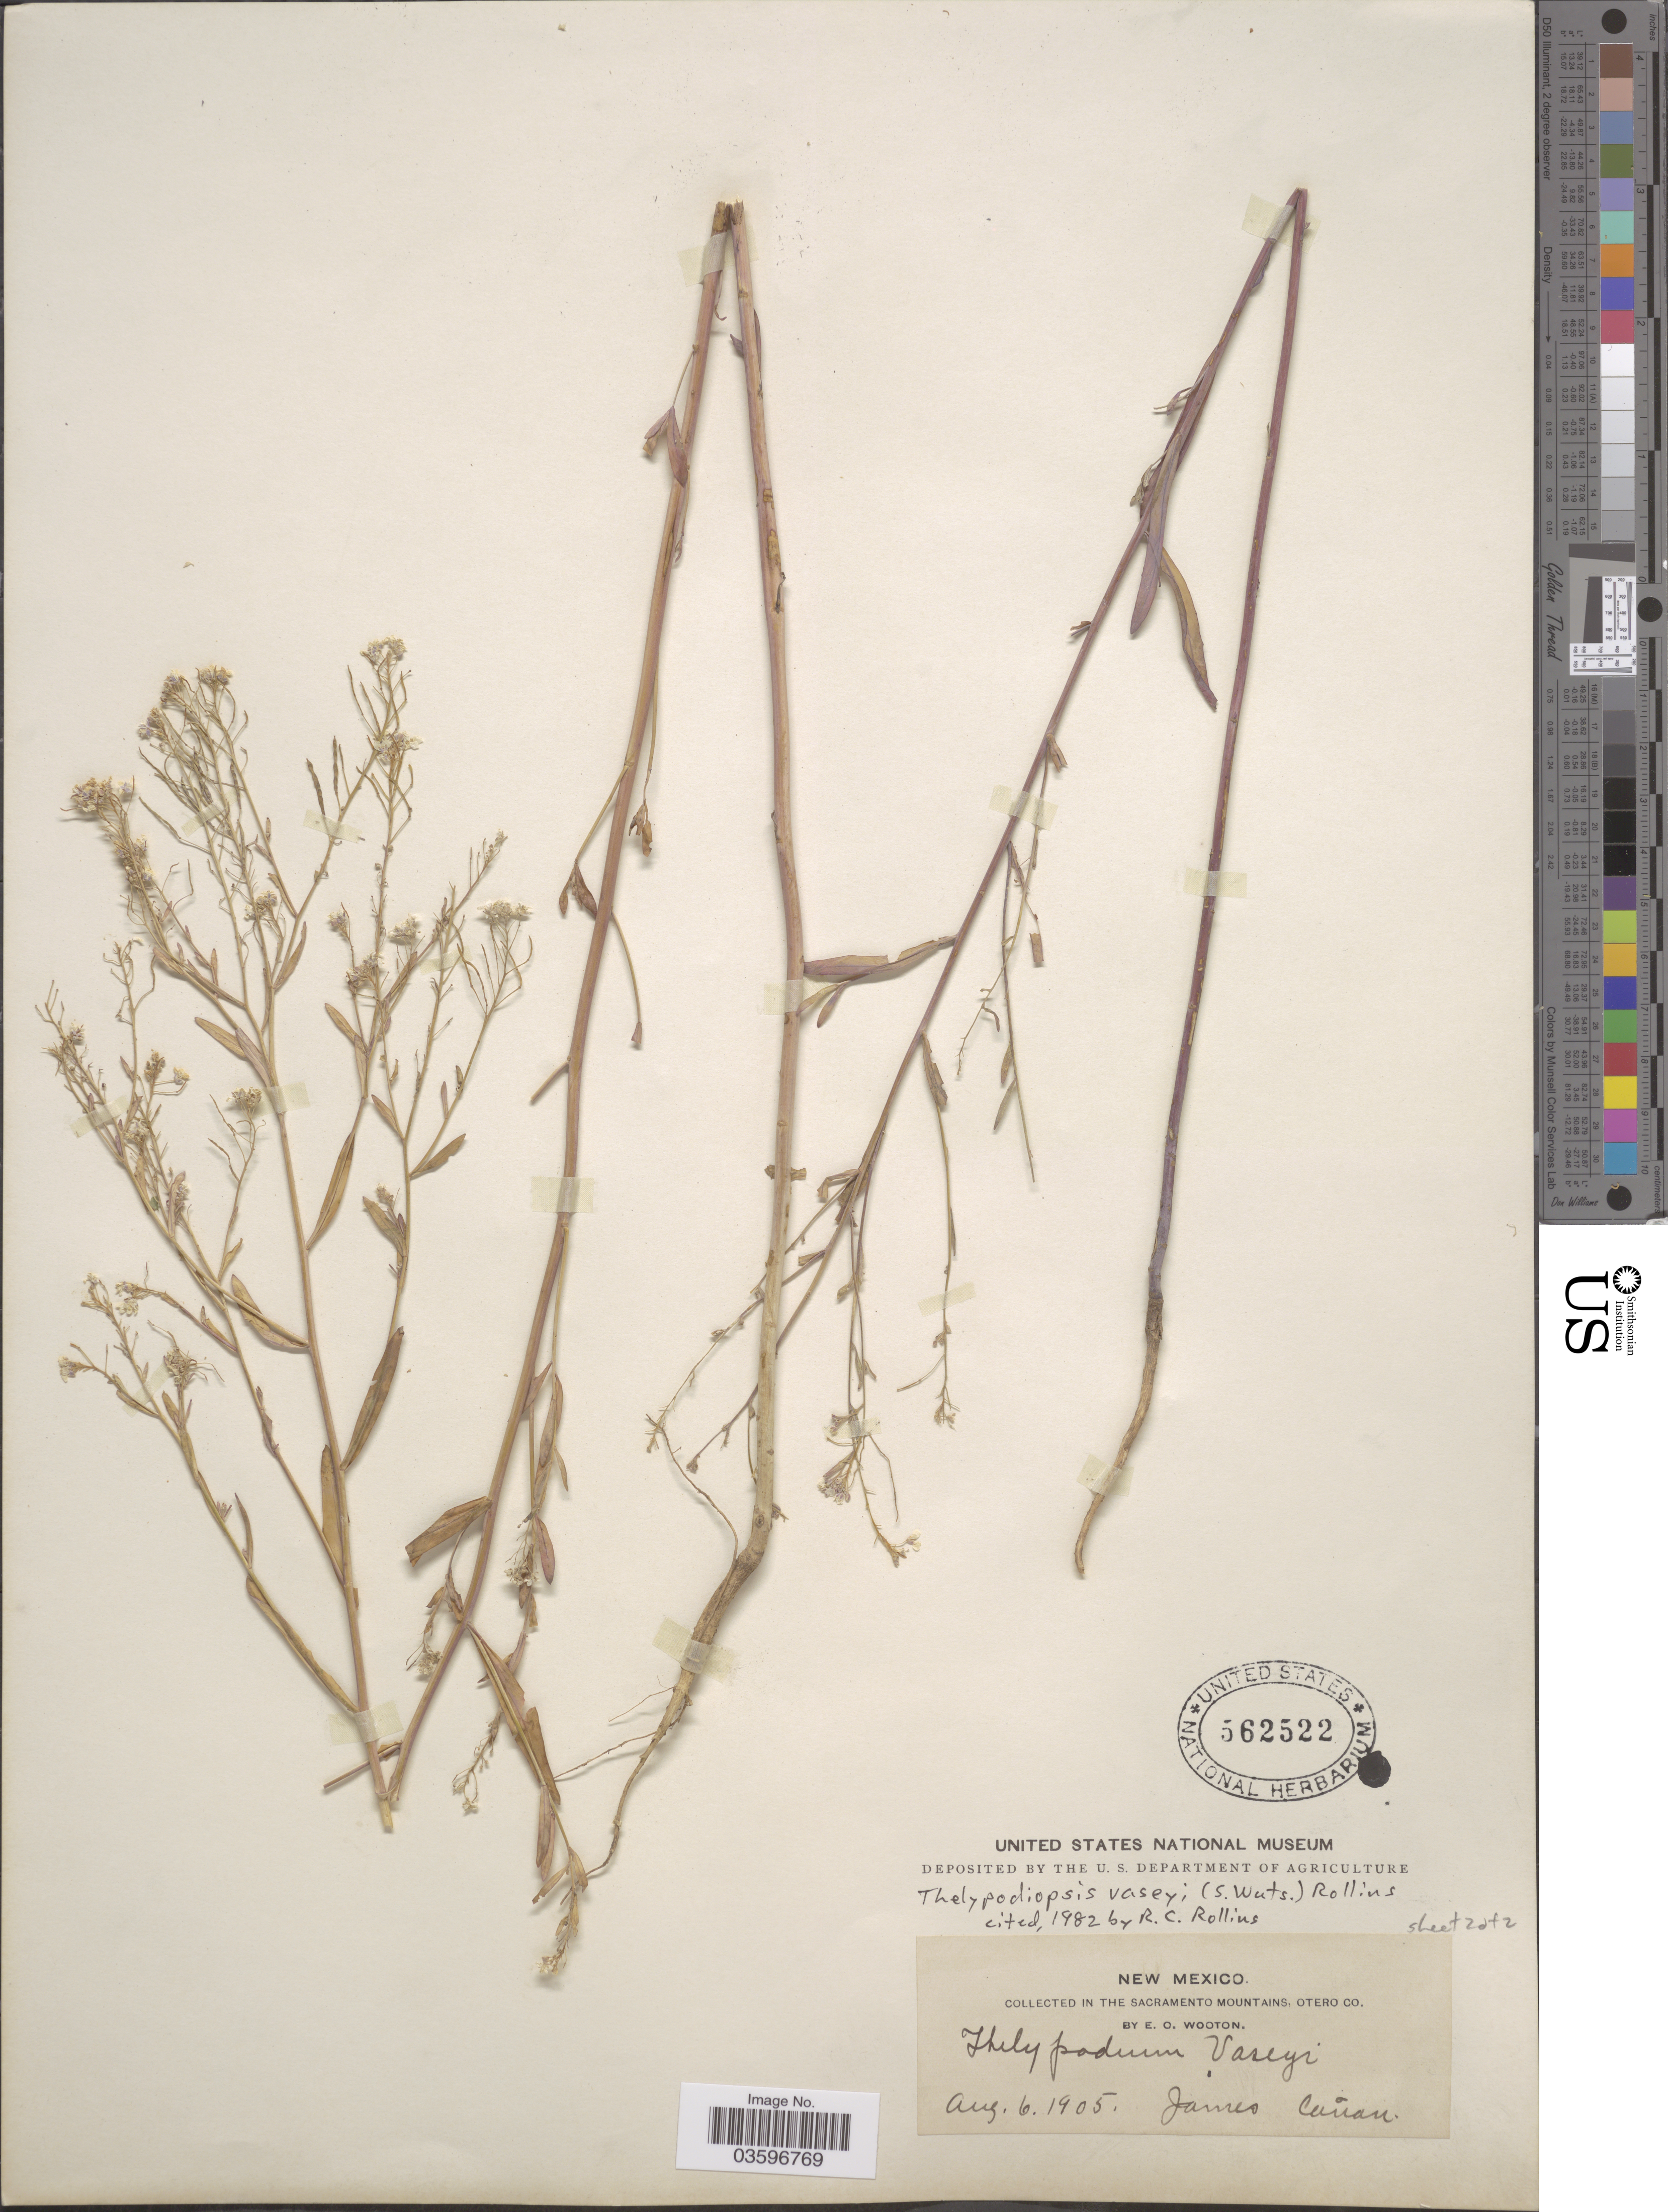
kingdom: Plantae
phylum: Tracheophyta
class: Magnoliopsida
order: Brassicales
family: Brassicaceae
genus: Thelypodiopsis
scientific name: Thelypodiopsis vaseyi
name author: (S. Watson ex B.L. Rob.) Rollins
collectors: E. O. Wooton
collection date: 1905-08-06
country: United States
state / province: New Mexico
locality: In the Sacramento Mountains, Otero Co. James Cañon.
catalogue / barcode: US 562522